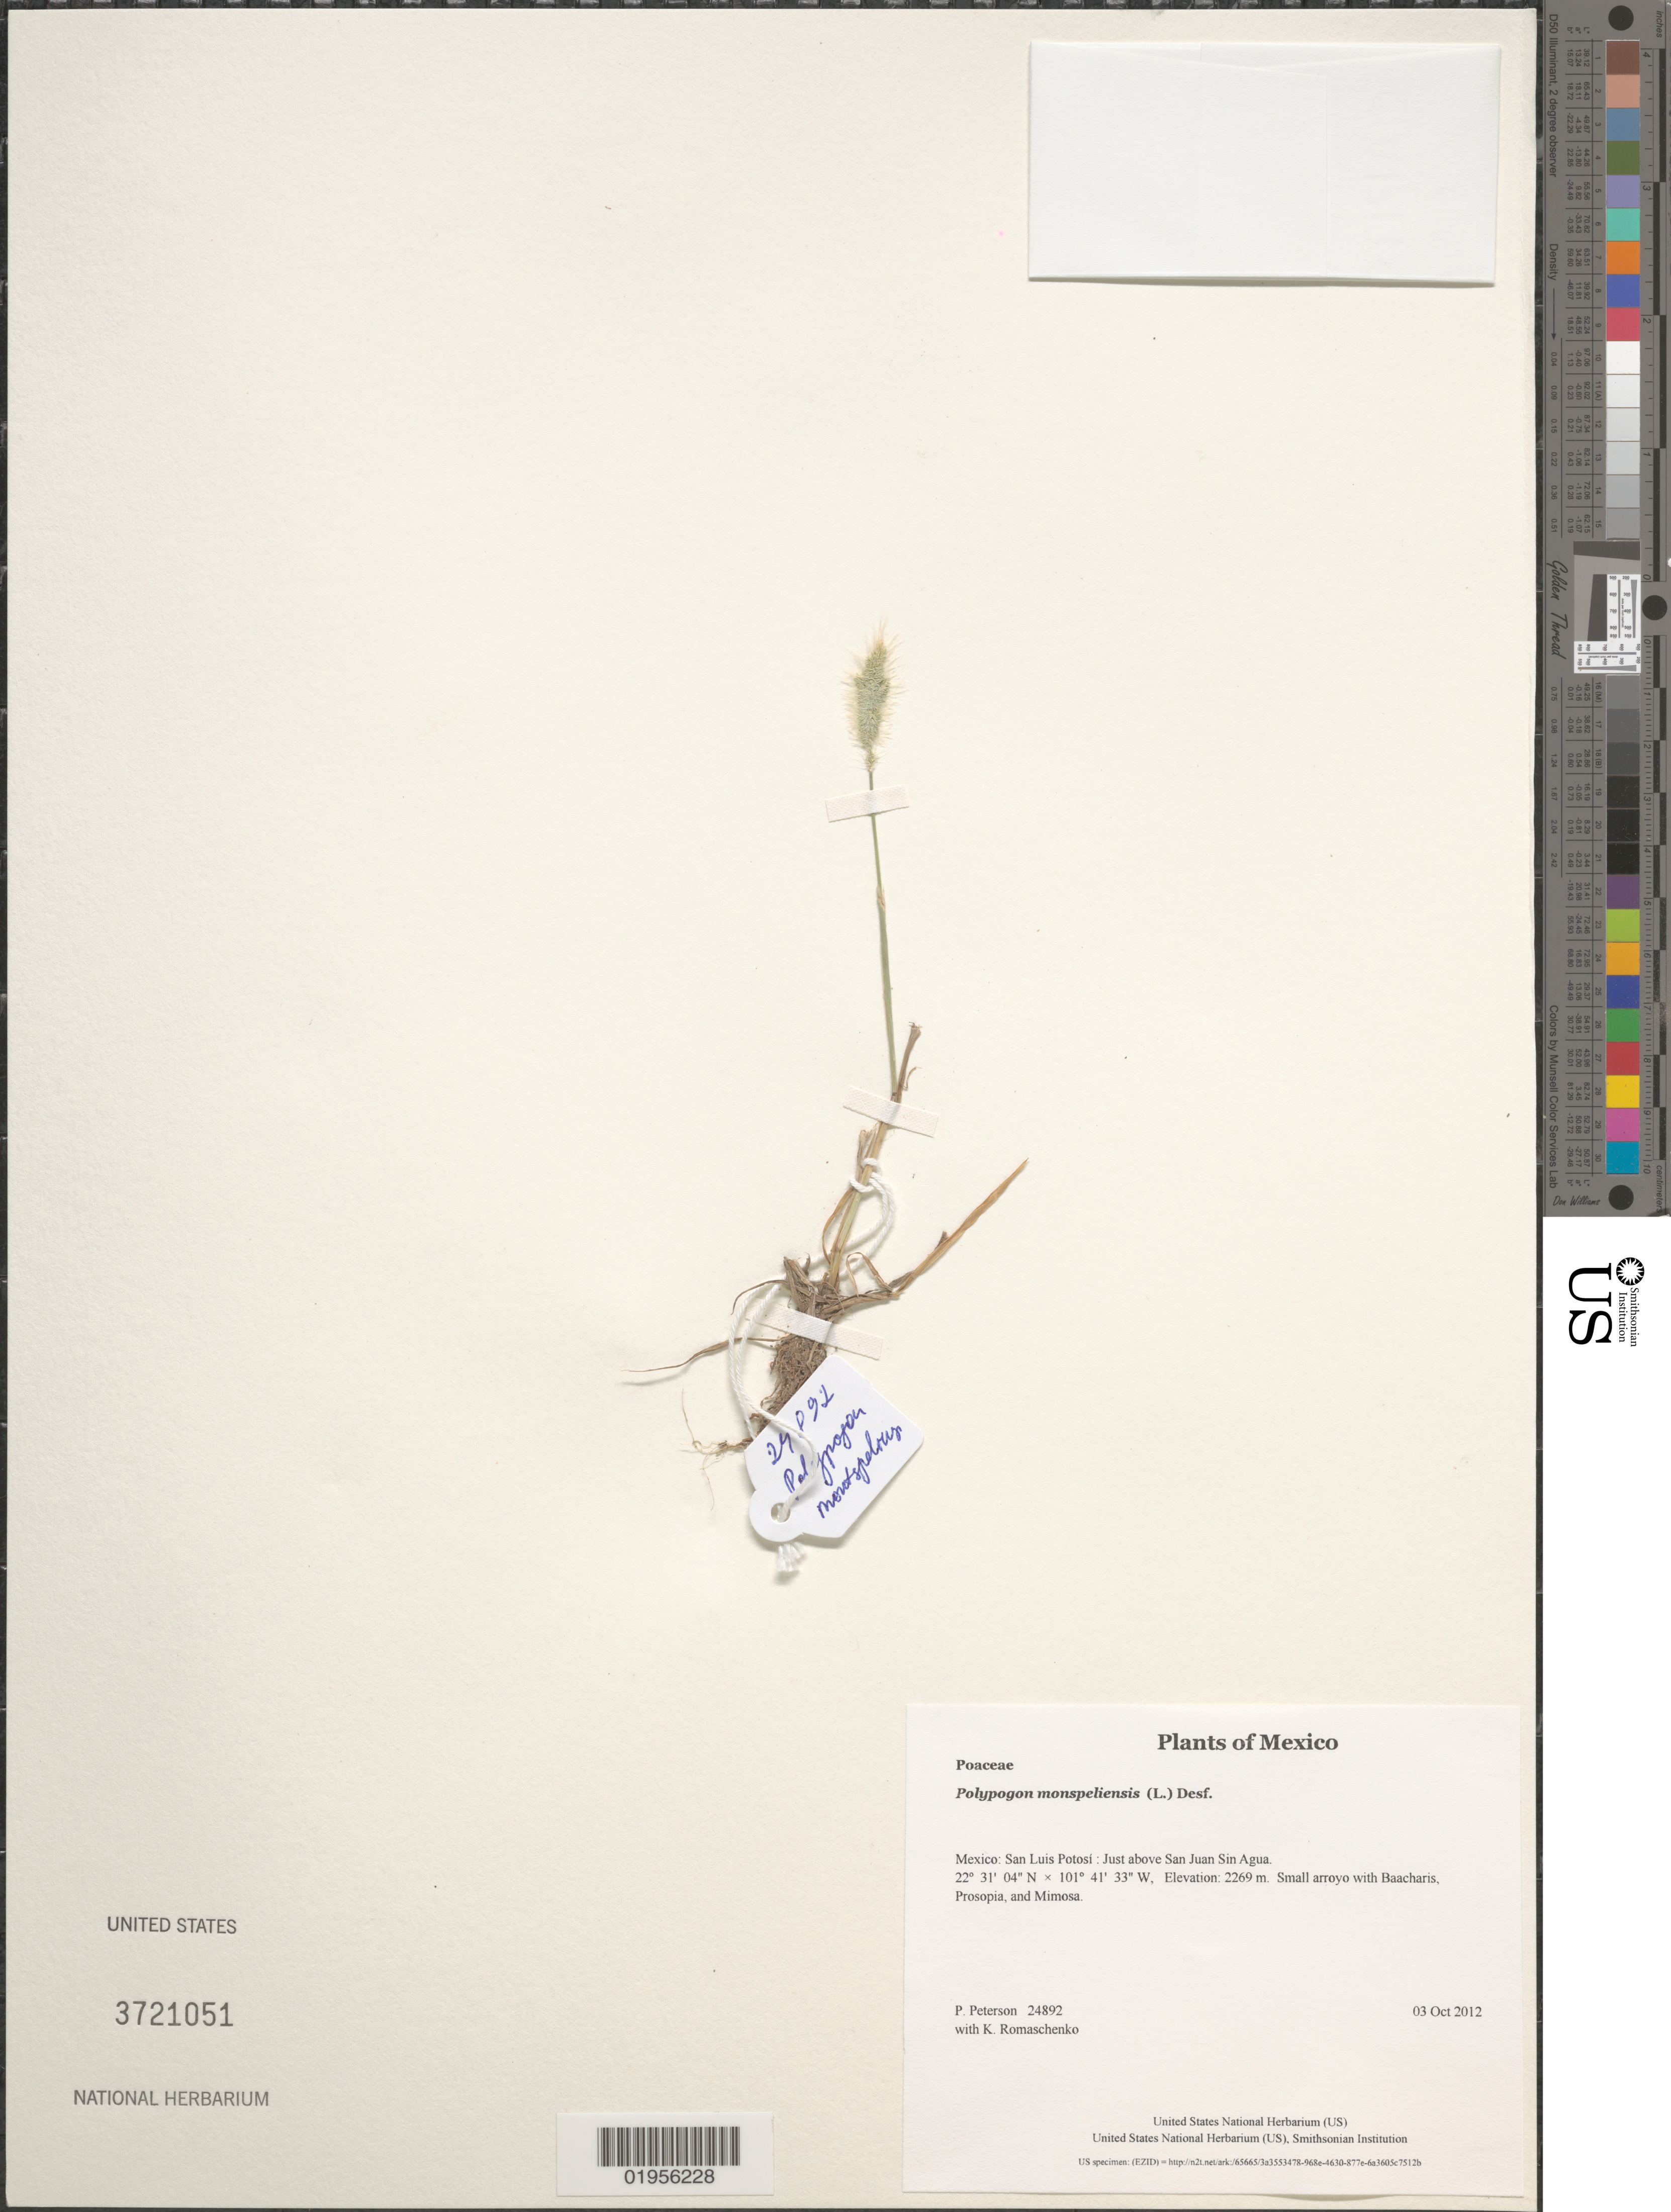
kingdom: Plantae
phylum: Tracheophyta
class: Liliopsida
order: Poales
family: Poaceae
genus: Polypogon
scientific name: Polypogon monspeliensis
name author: (L.) Desf.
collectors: P. M. Peterson & K. Romaschenko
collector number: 24892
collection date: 2012-10-03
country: Mexico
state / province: San Luis Potosí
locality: Just above San Juan Sin Agua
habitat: Small arroyo with Baacharis, Prosopia, and Mimosa.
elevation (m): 2269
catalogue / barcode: US 3721051